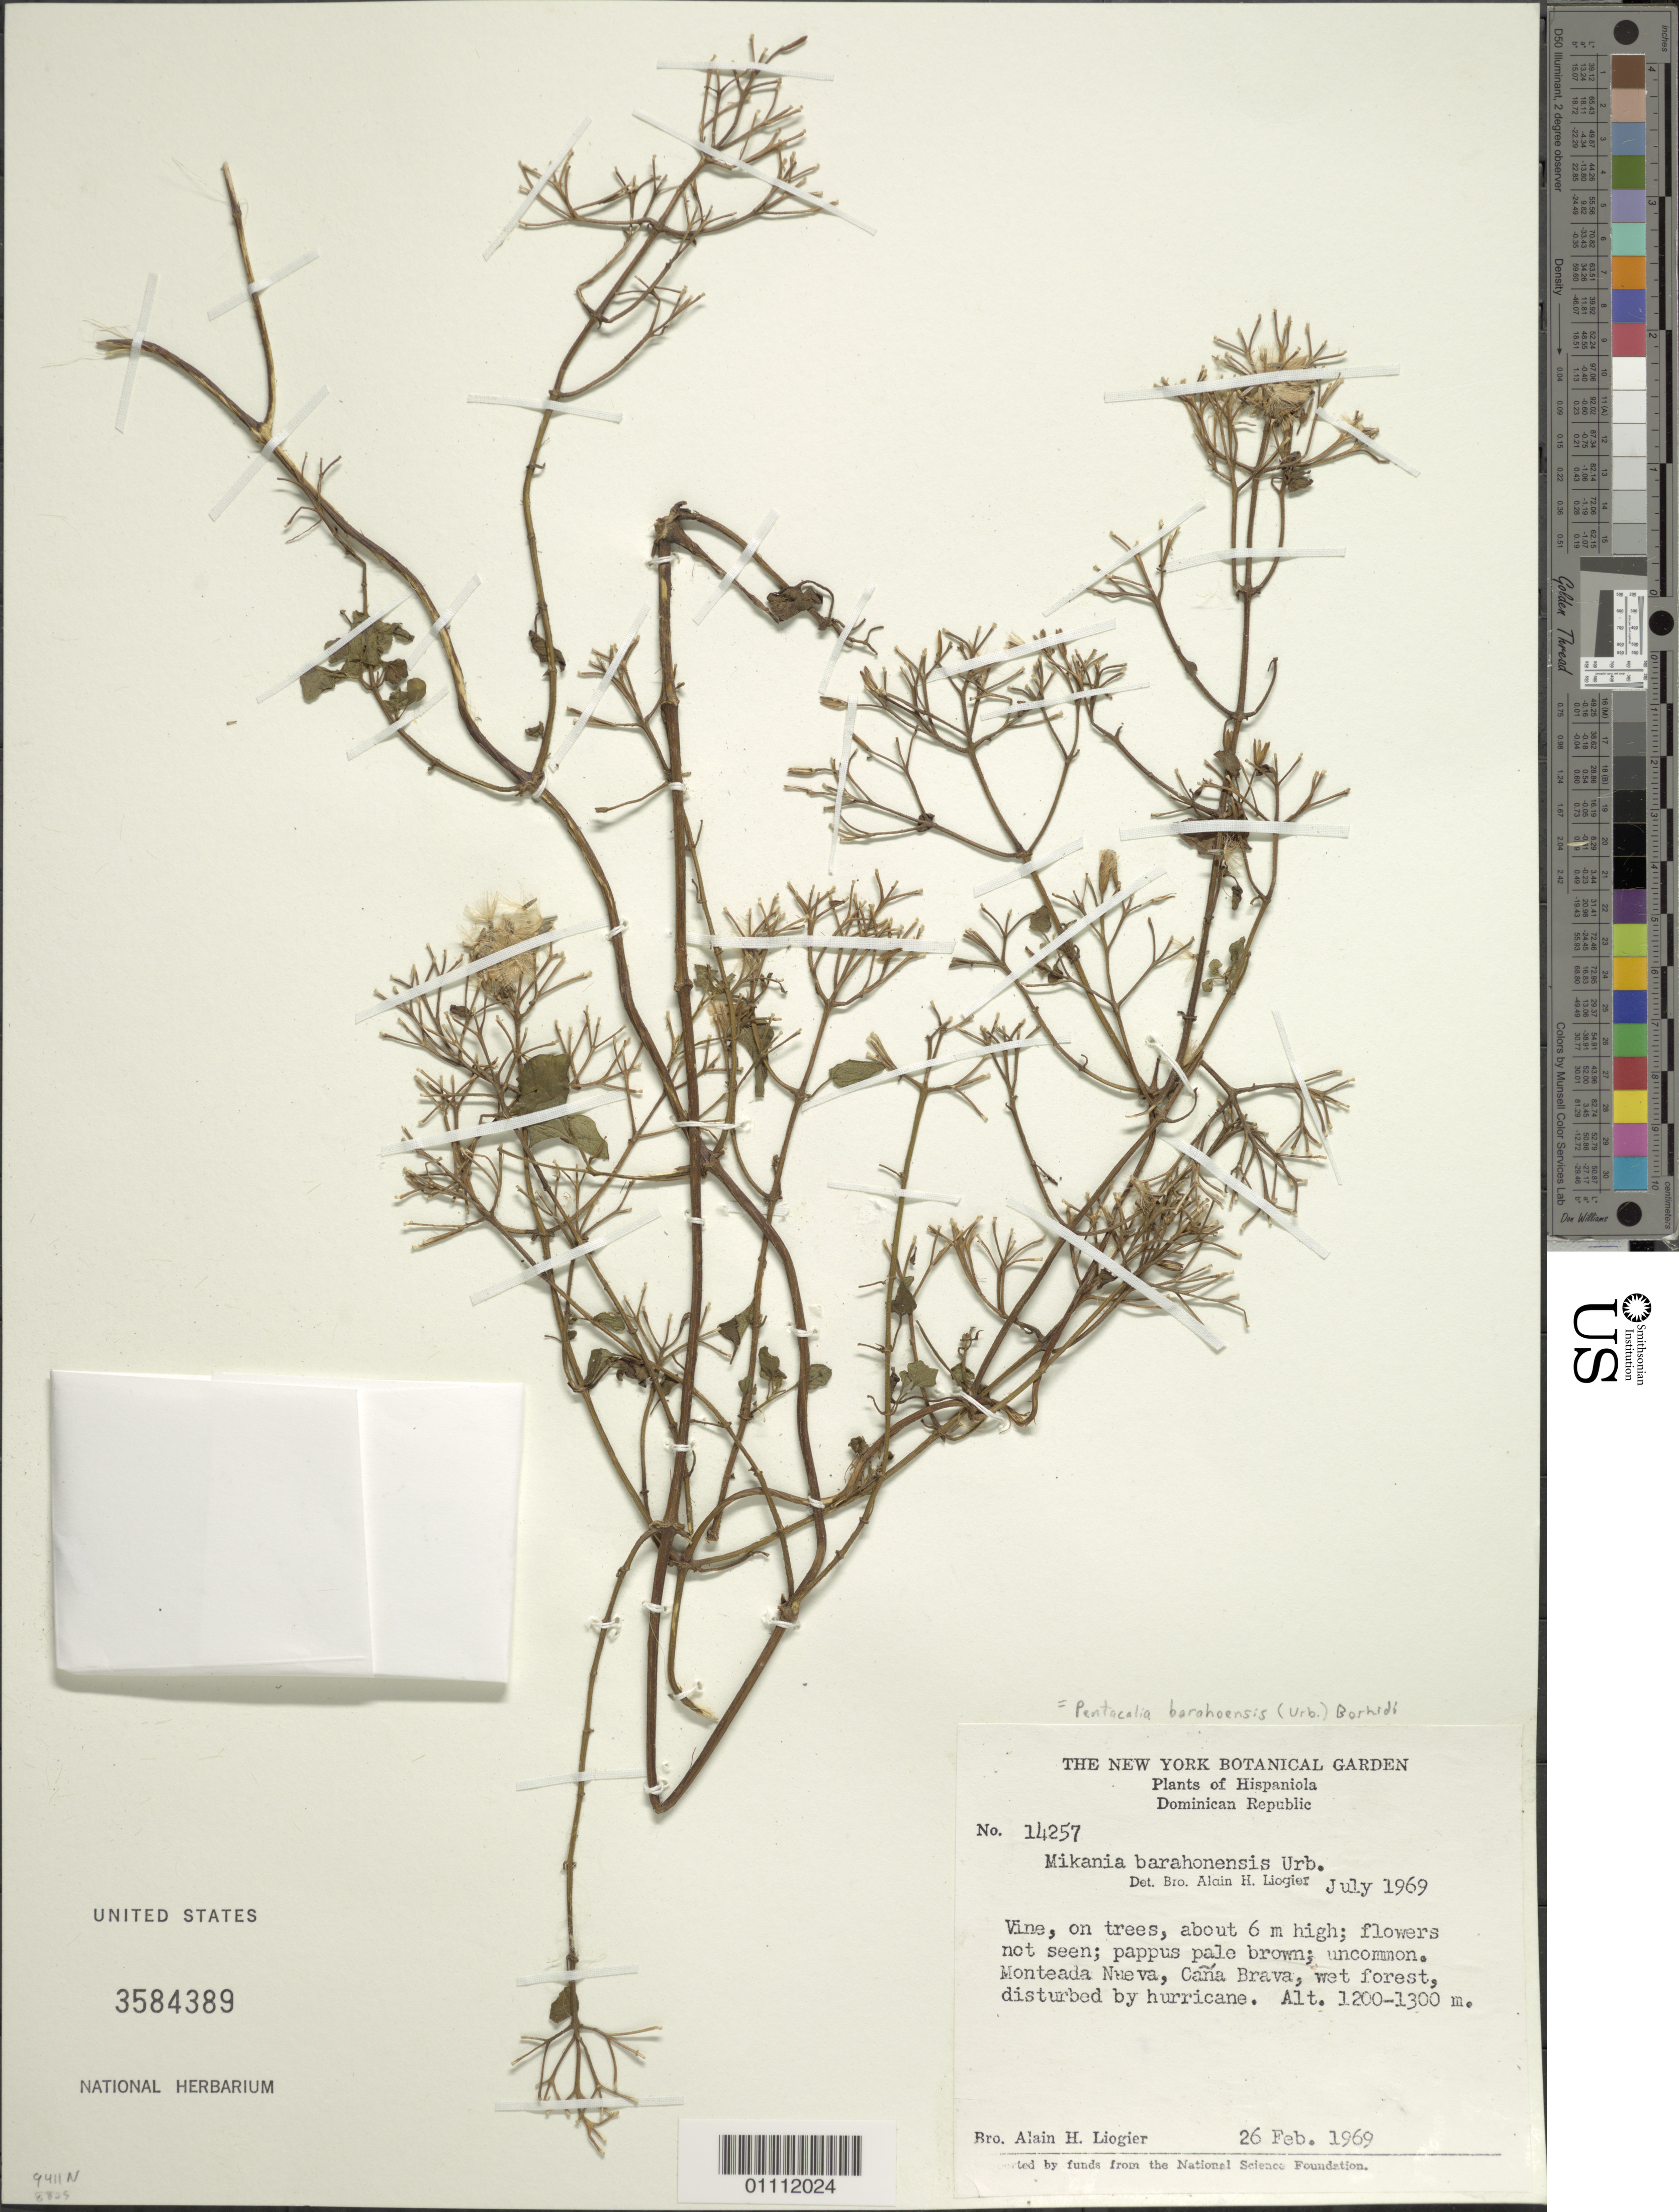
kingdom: Plantae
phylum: Tracheophyta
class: Magnoliopsida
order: Asterales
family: Asteraceae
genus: Mikania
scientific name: Mikania barahonensis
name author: Urb.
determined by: Liogier, Alain H.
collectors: A. H. Liogier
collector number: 14257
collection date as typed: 26 Feb 1969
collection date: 1969-02-26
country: Dominican Republic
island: Hispaniola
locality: Monteada Nueva, Caña Brava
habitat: Wet forest, disturbed by hurricane; uncommon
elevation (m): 1200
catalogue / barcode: US 3584389